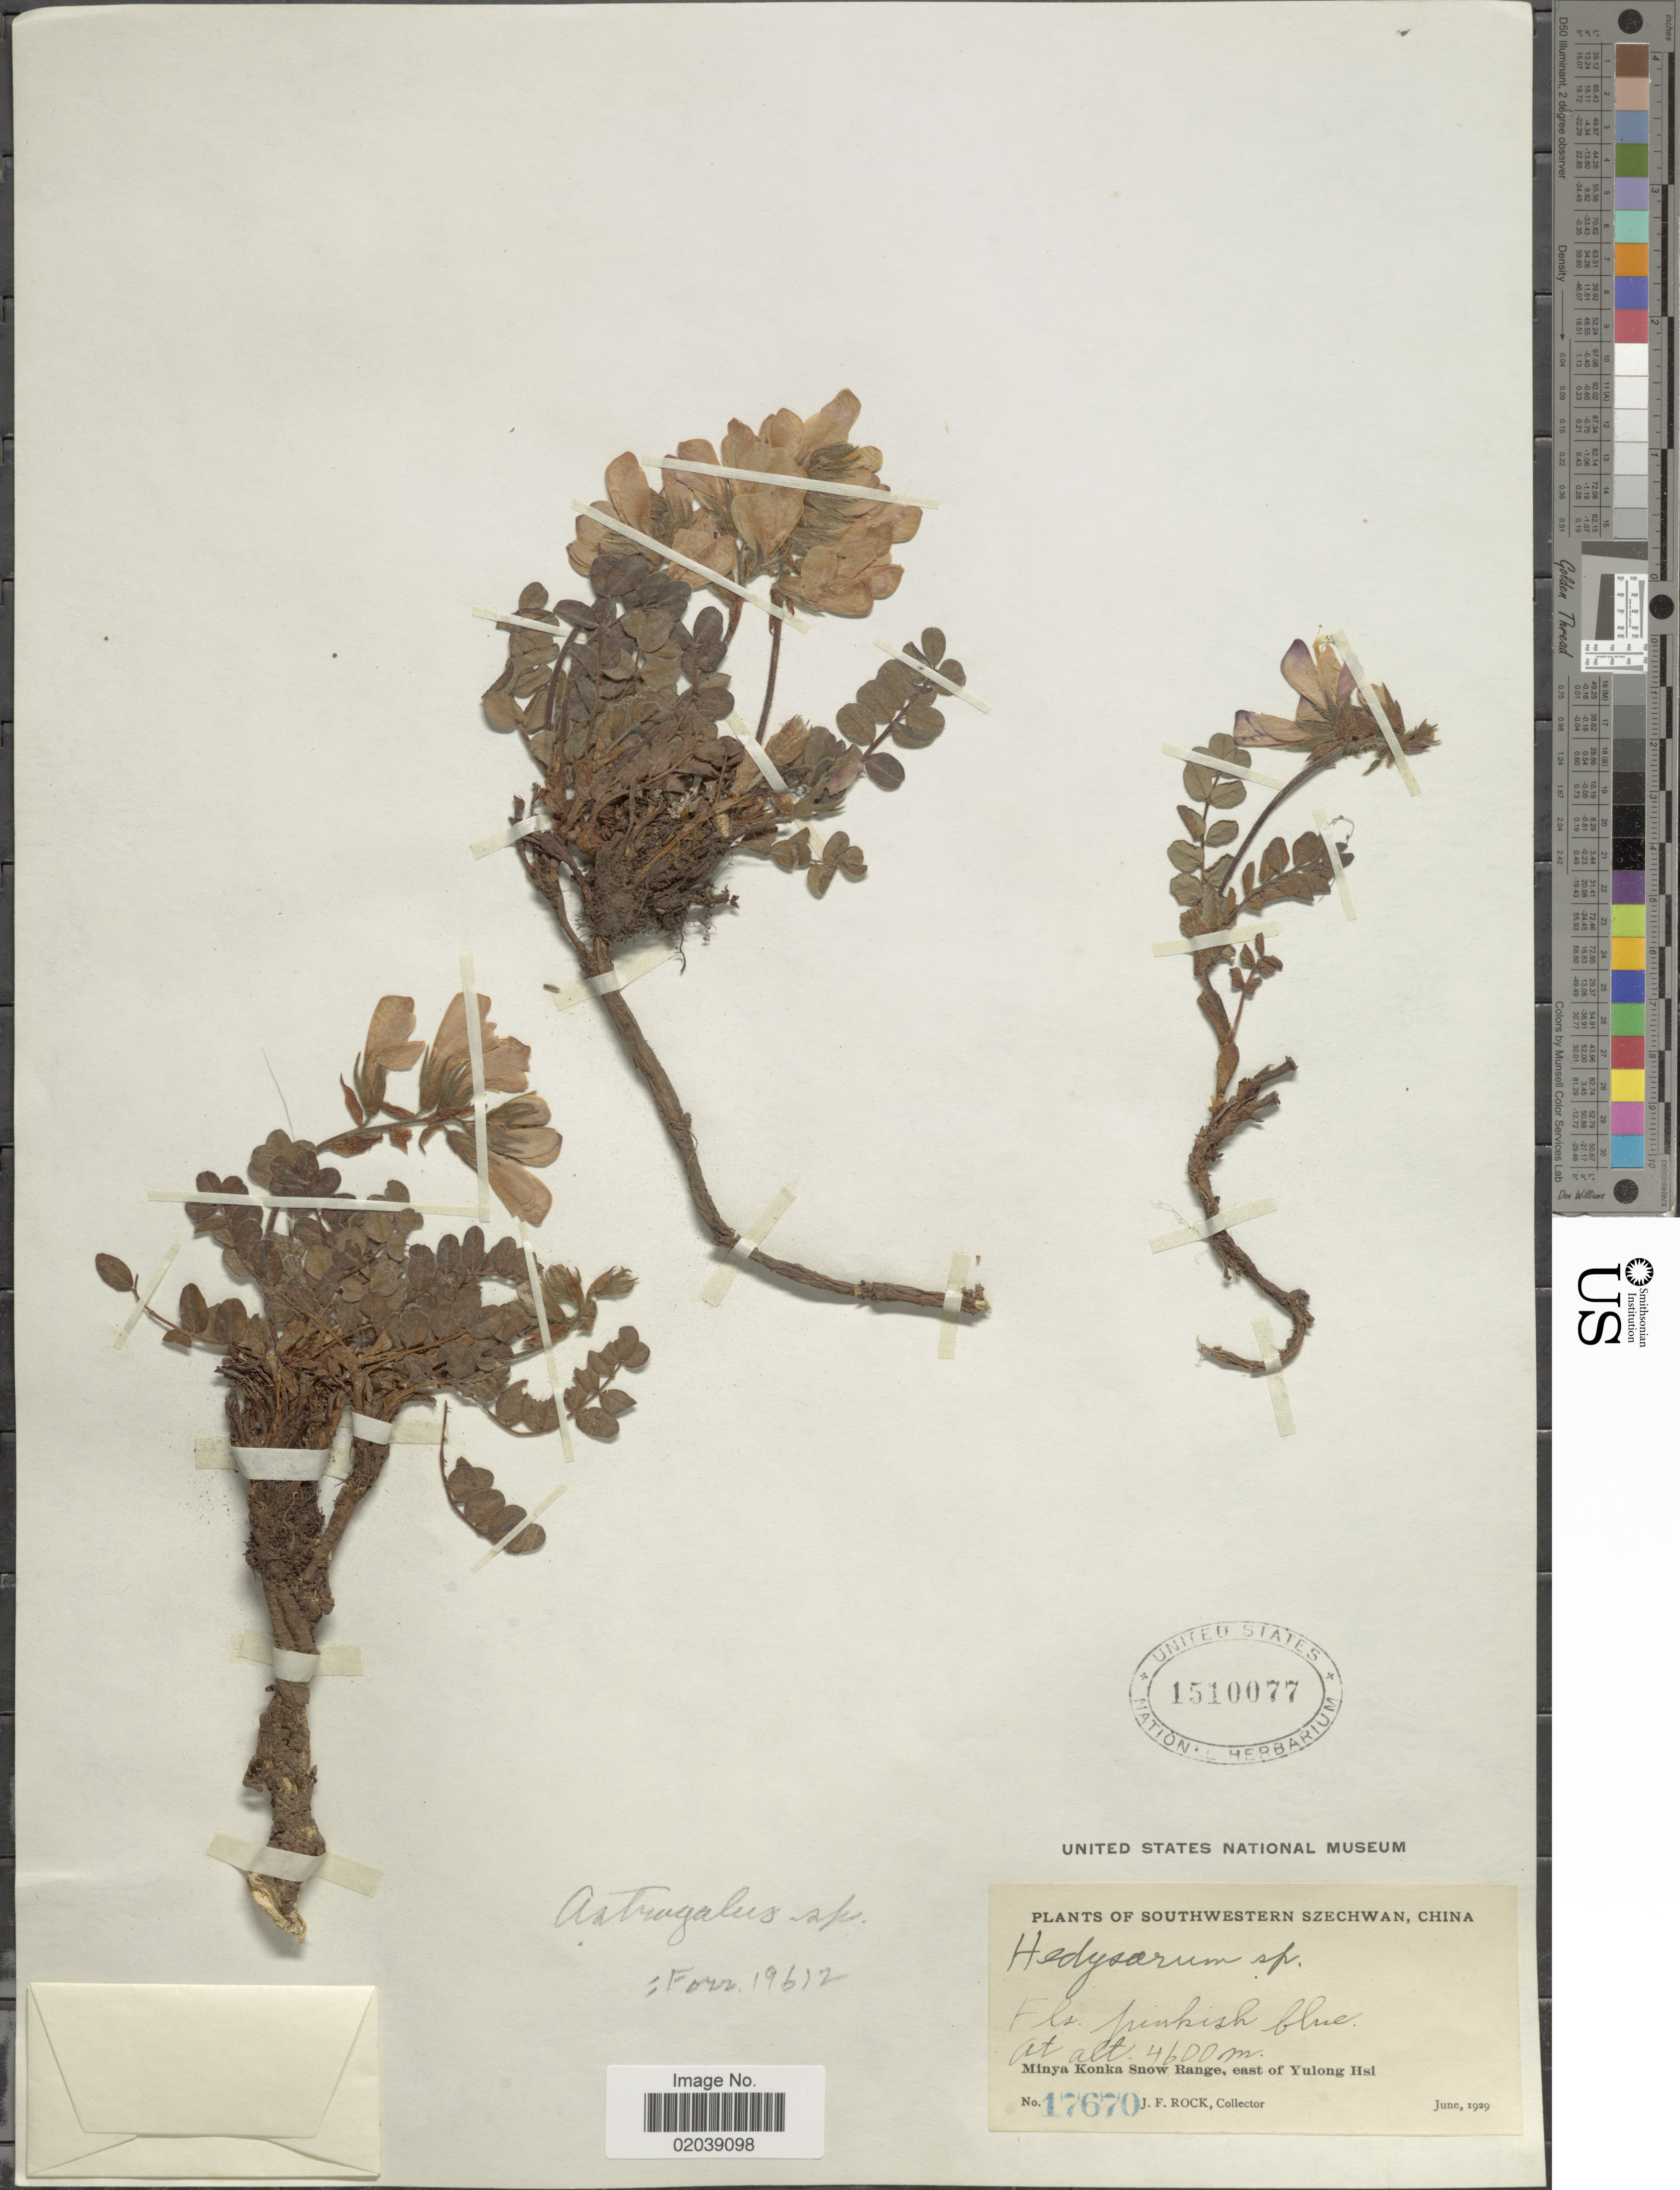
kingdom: Plantae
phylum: Tracheophyta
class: Magnoliopsida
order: Fabales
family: Fabaceae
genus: Astragalus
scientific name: Astragalus sp.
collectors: J. Rock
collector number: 17670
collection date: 1929-06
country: China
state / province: Sichuan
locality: Southwestern Szechwan. Minya Konka Snow Range, east of Yulong Hsi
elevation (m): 4600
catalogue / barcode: US 1510077